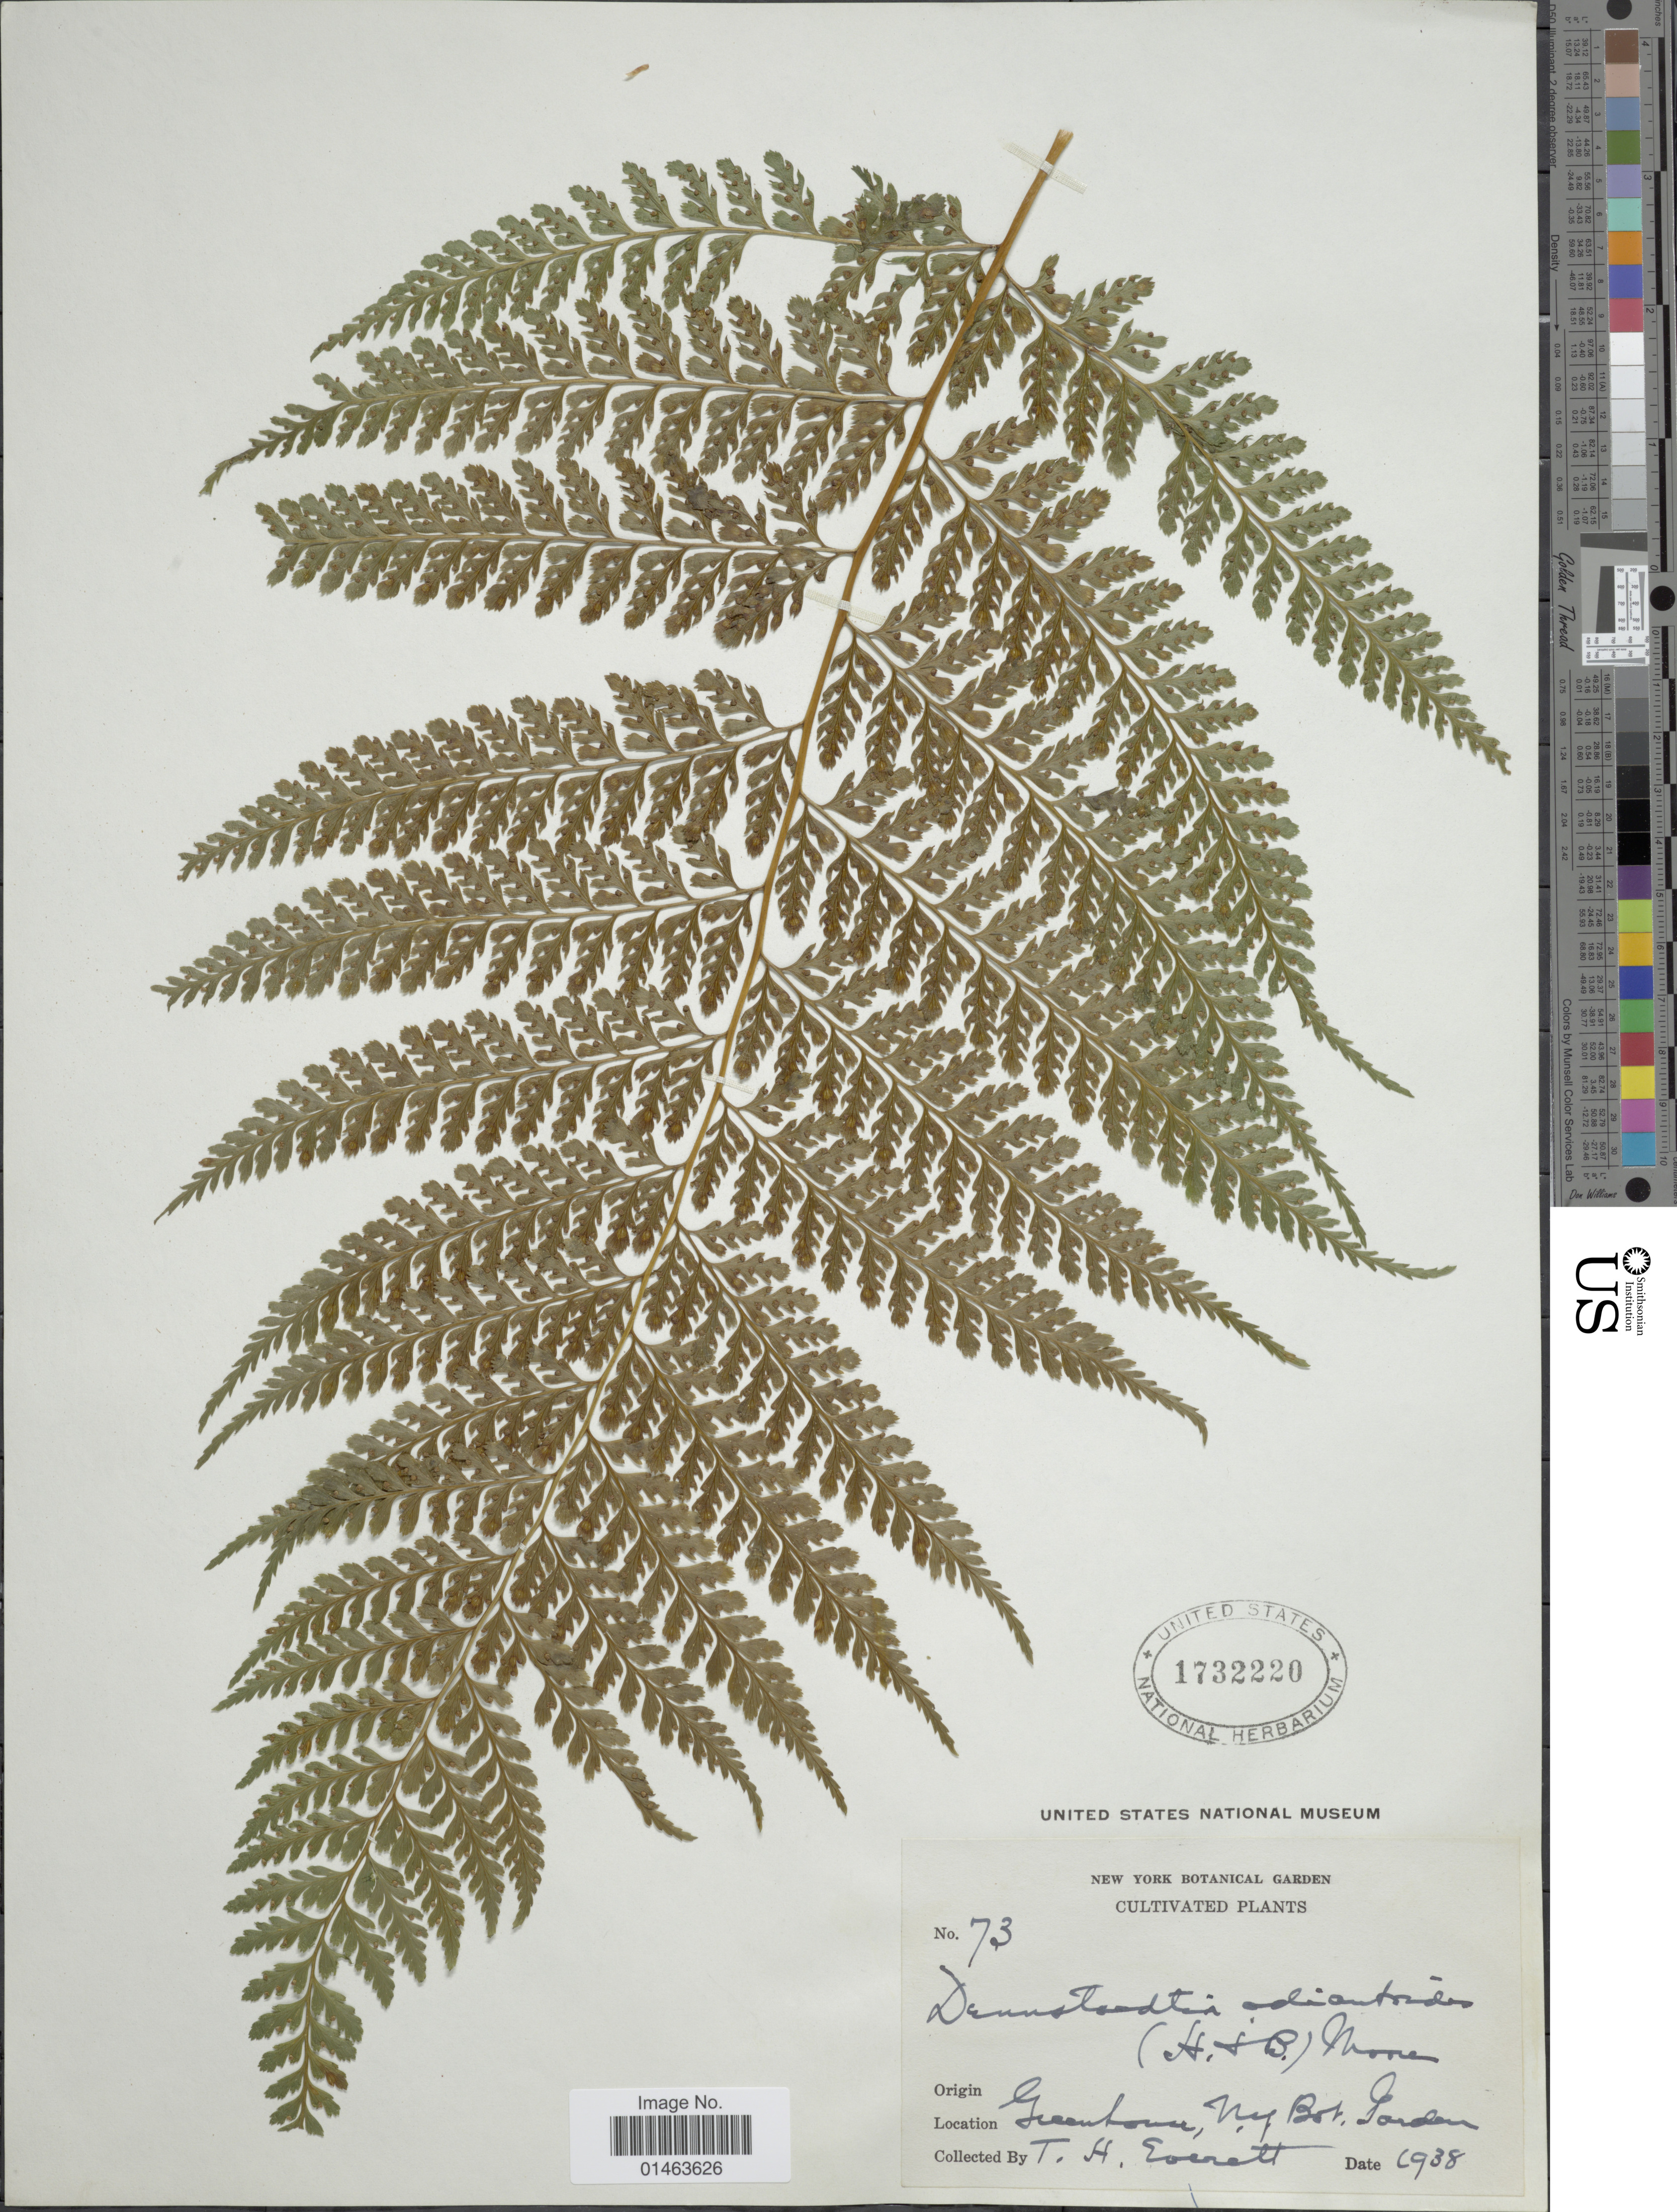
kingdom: Plantae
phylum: Tracheophyta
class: Polypodiopsida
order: Polypodiales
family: Dennstaedtiaceae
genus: Dennstaedtia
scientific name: Dennstaedtia bipinnata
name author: (Cav.) Maxon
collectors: T. Everett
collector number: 73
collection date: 1938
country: United States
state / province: New York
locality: Greenhouse, N.Y. Bot. Garden.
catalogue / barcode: US 1732220